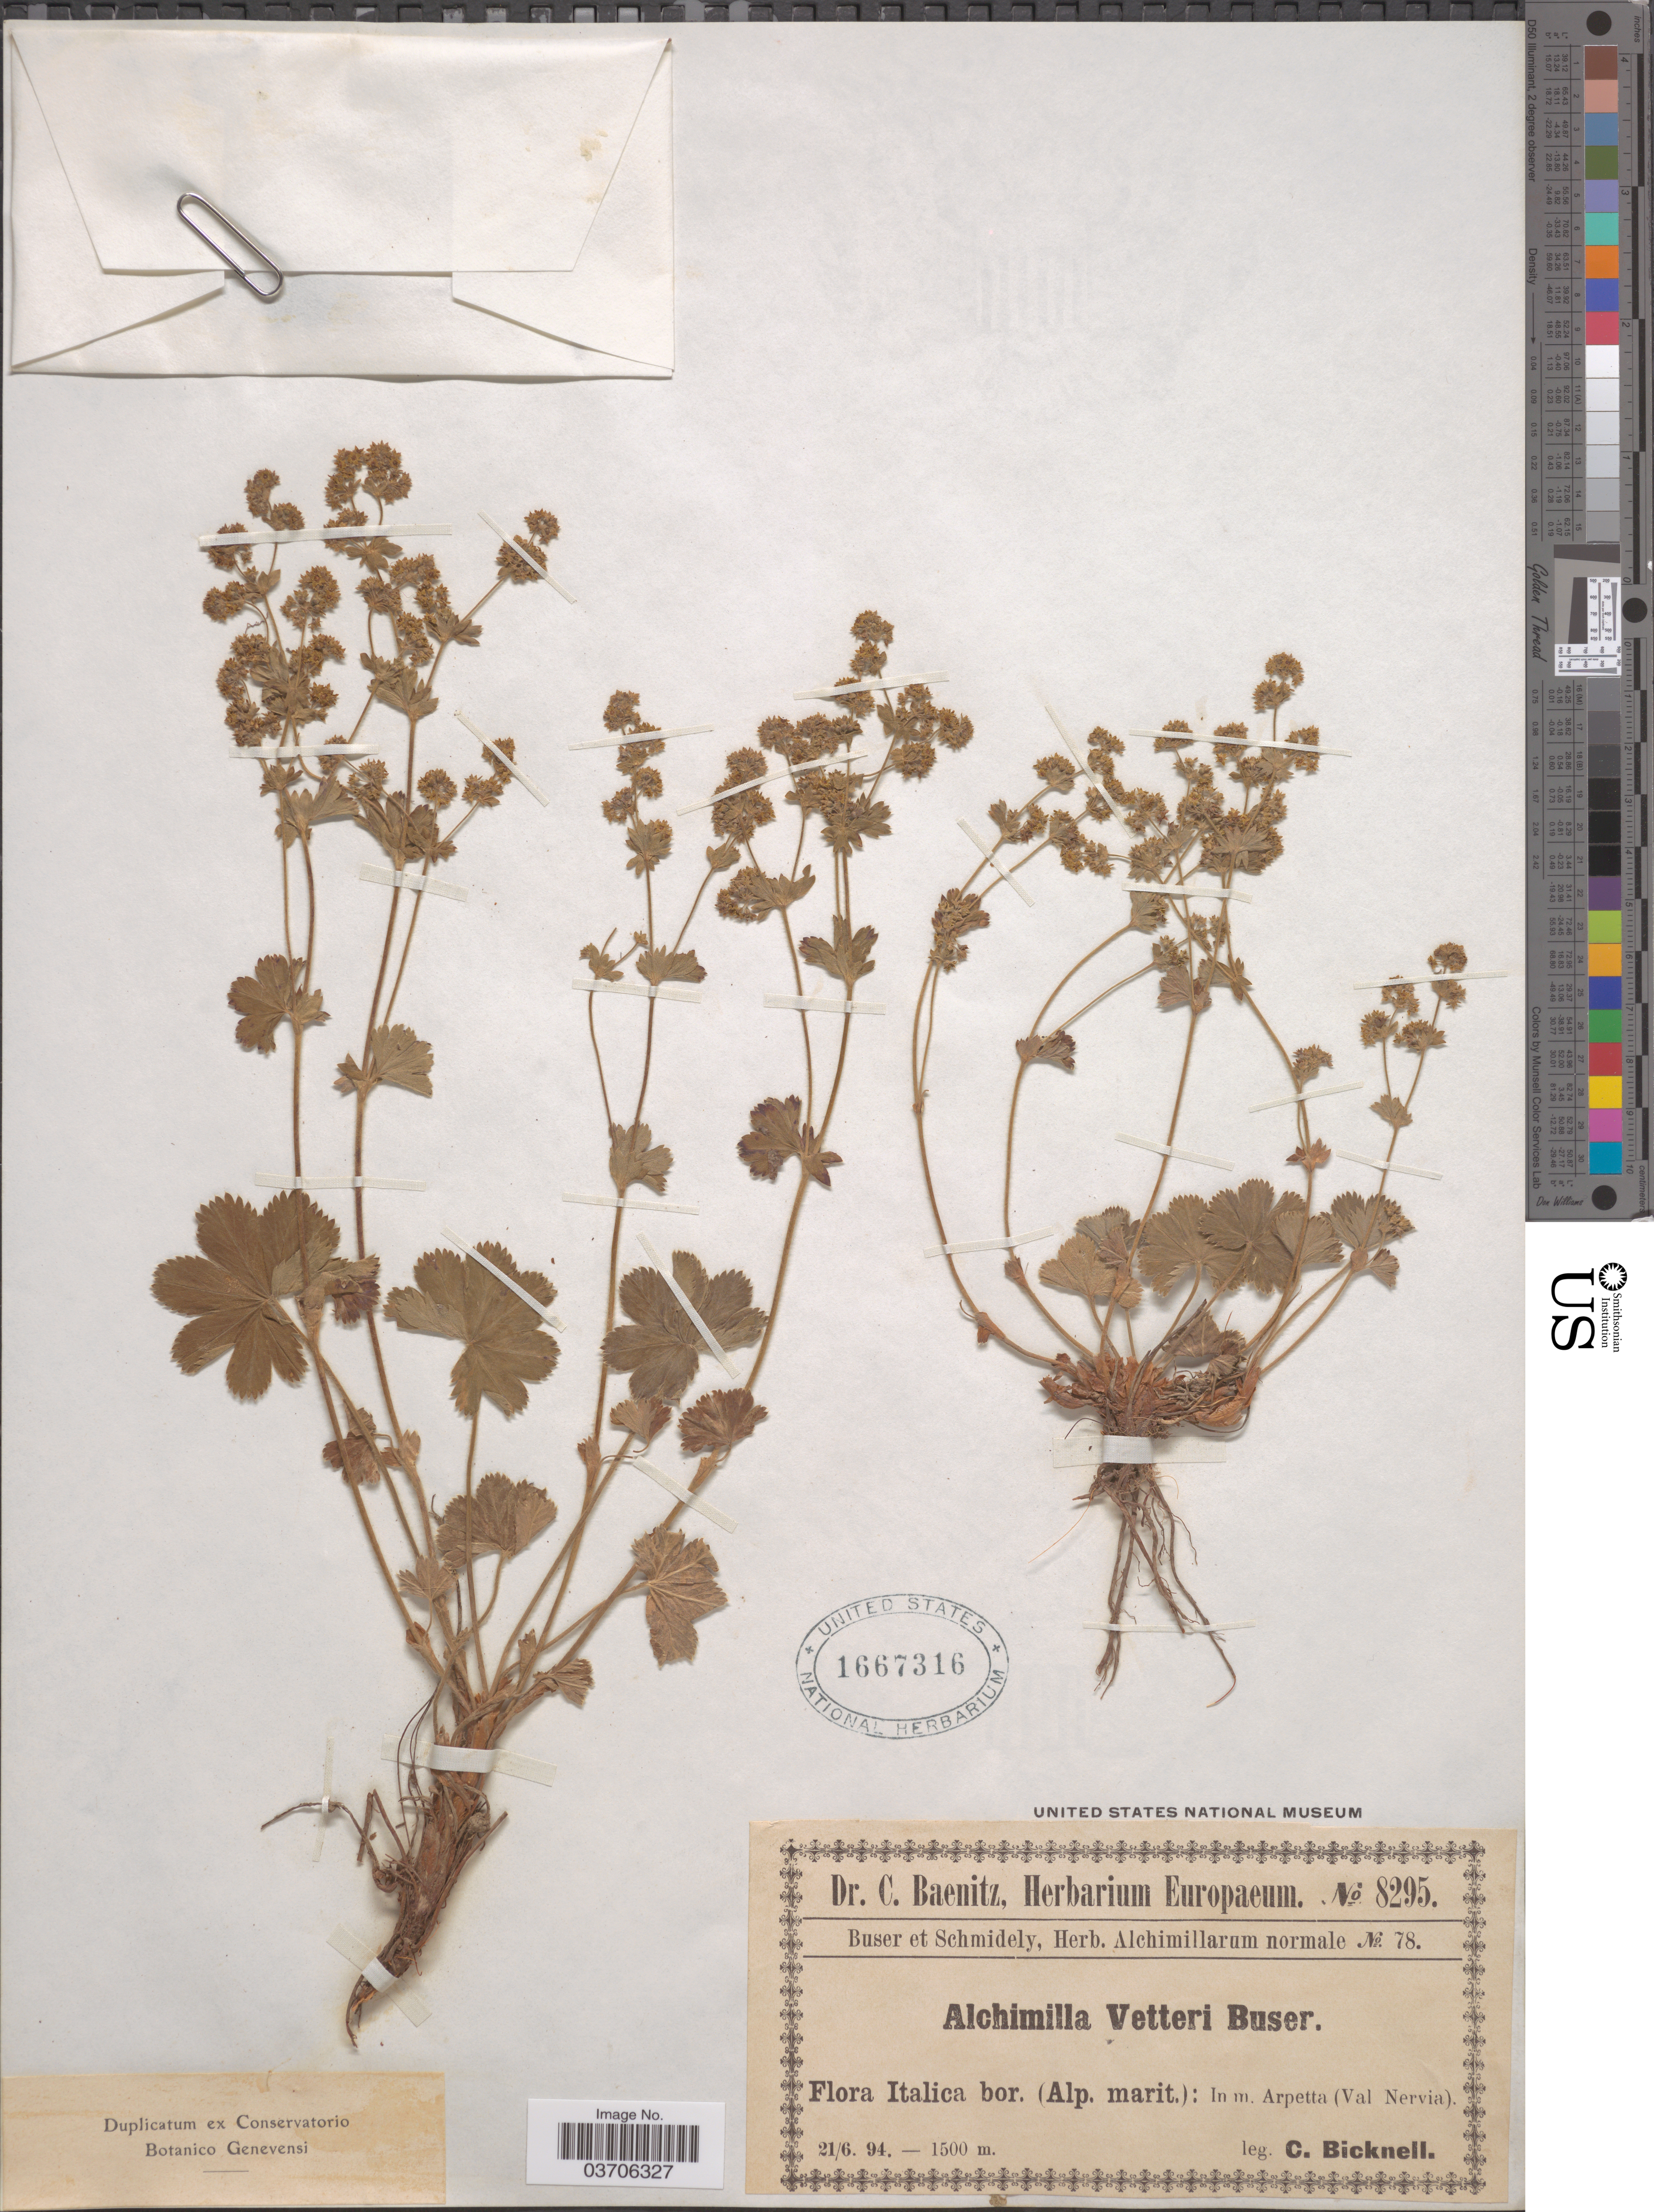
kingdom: Plantae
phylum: Tracheophyta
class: Magnoliopsida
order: Rosales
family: Rosaceae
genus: Alchemilla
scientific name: Alchemilla vetteri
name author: Buser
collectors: C. Bicknell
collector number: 8295/78?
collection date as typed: Transcribed d/m/y: 21/6/94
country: Italy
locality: Italica bor. (Alp. marit.): In m. Arpetta (Val Nervia).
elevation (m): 1500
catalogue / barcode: US 1667316